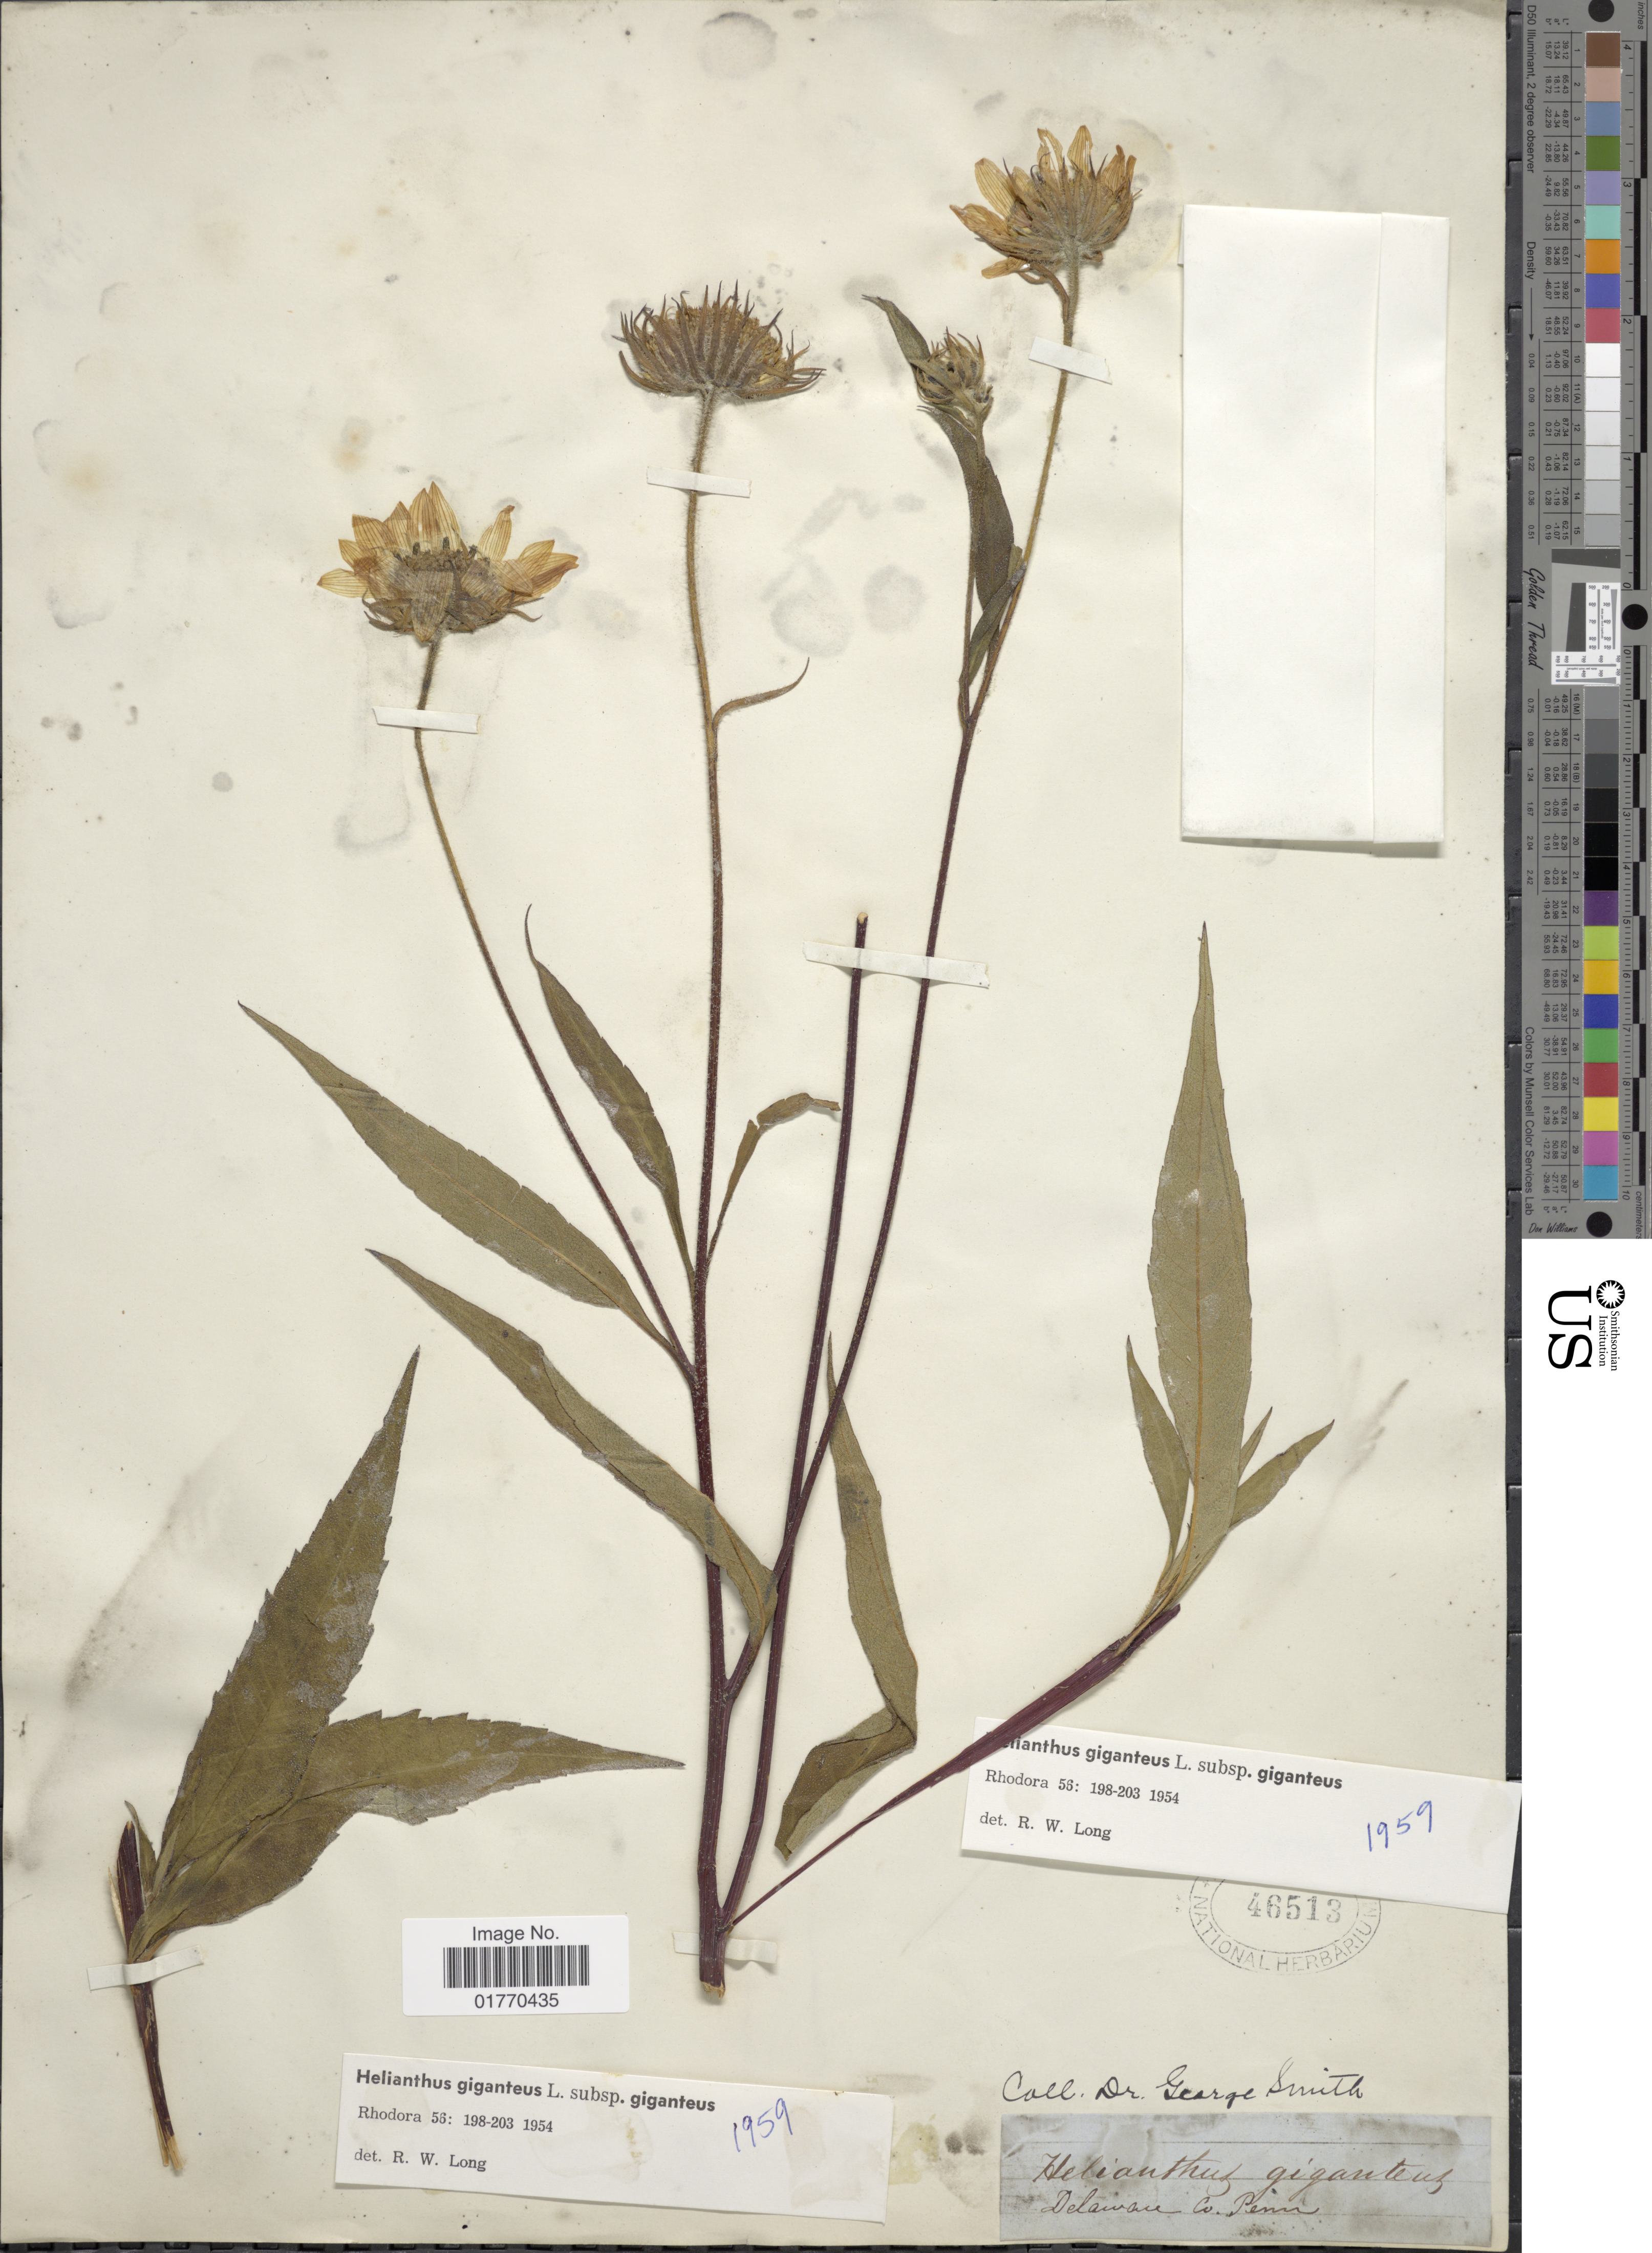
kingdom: Plantae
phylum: Tracheophyta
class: Magnoliopsida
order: Asterales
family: Asteraceae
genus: Helianthus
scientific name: Helianthus giganteus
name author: L.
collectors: G. Smith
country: United States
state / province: Pennsylvania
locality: Delaware Co.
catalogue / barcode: US 46513